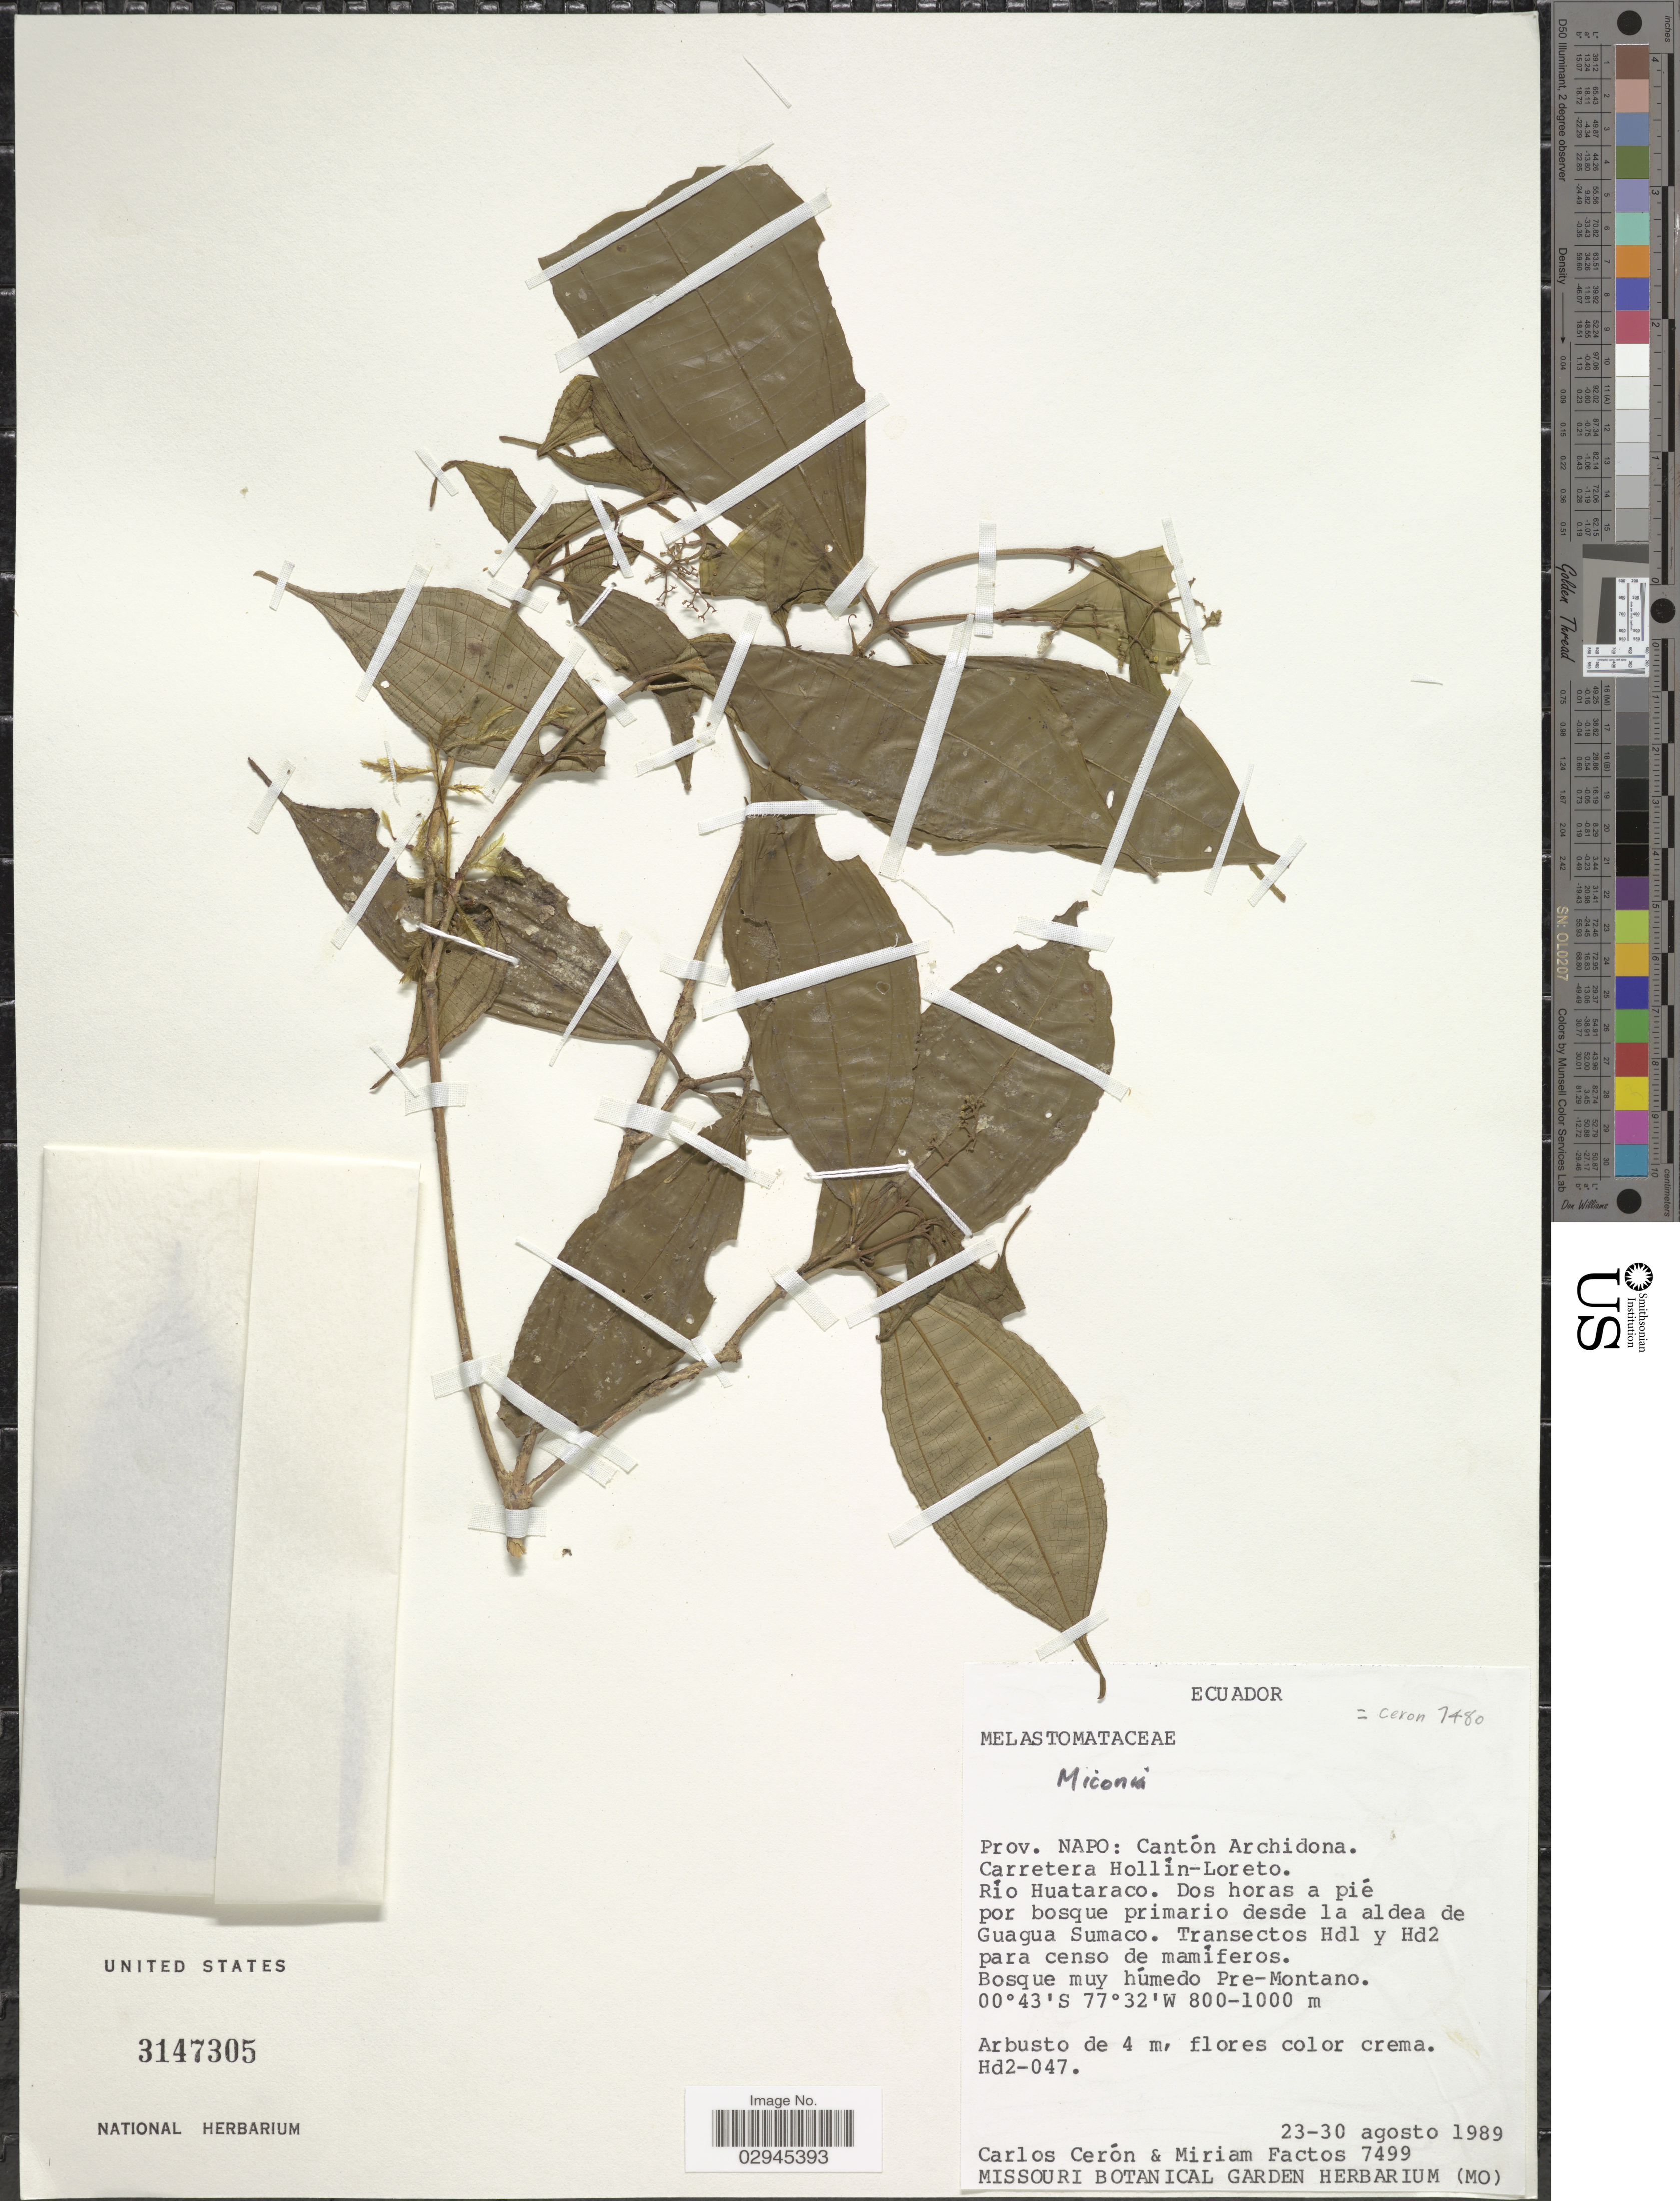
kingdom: Plantae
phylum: Tracheophyta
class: Magnoliopsida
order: Myrtales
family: Melastomataceae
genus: Miconia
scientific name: Miconia sp.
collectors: C. E. Cerón M. & M. Factos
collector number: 7499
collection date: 1989-08-23/1989-08-30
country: Ecuador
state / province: Napo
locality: Cantón Archidona. Carretera Hollín-Loreto. Río Huataraco. Dos horas a pié por bosque primario desde la aldea de Guagua Sumaco. Transectos Hd1 y Hd2 para censo de mamíferos. Bosque muy húmedo Pre-Montano.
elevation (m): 800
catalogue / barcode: US 3147305